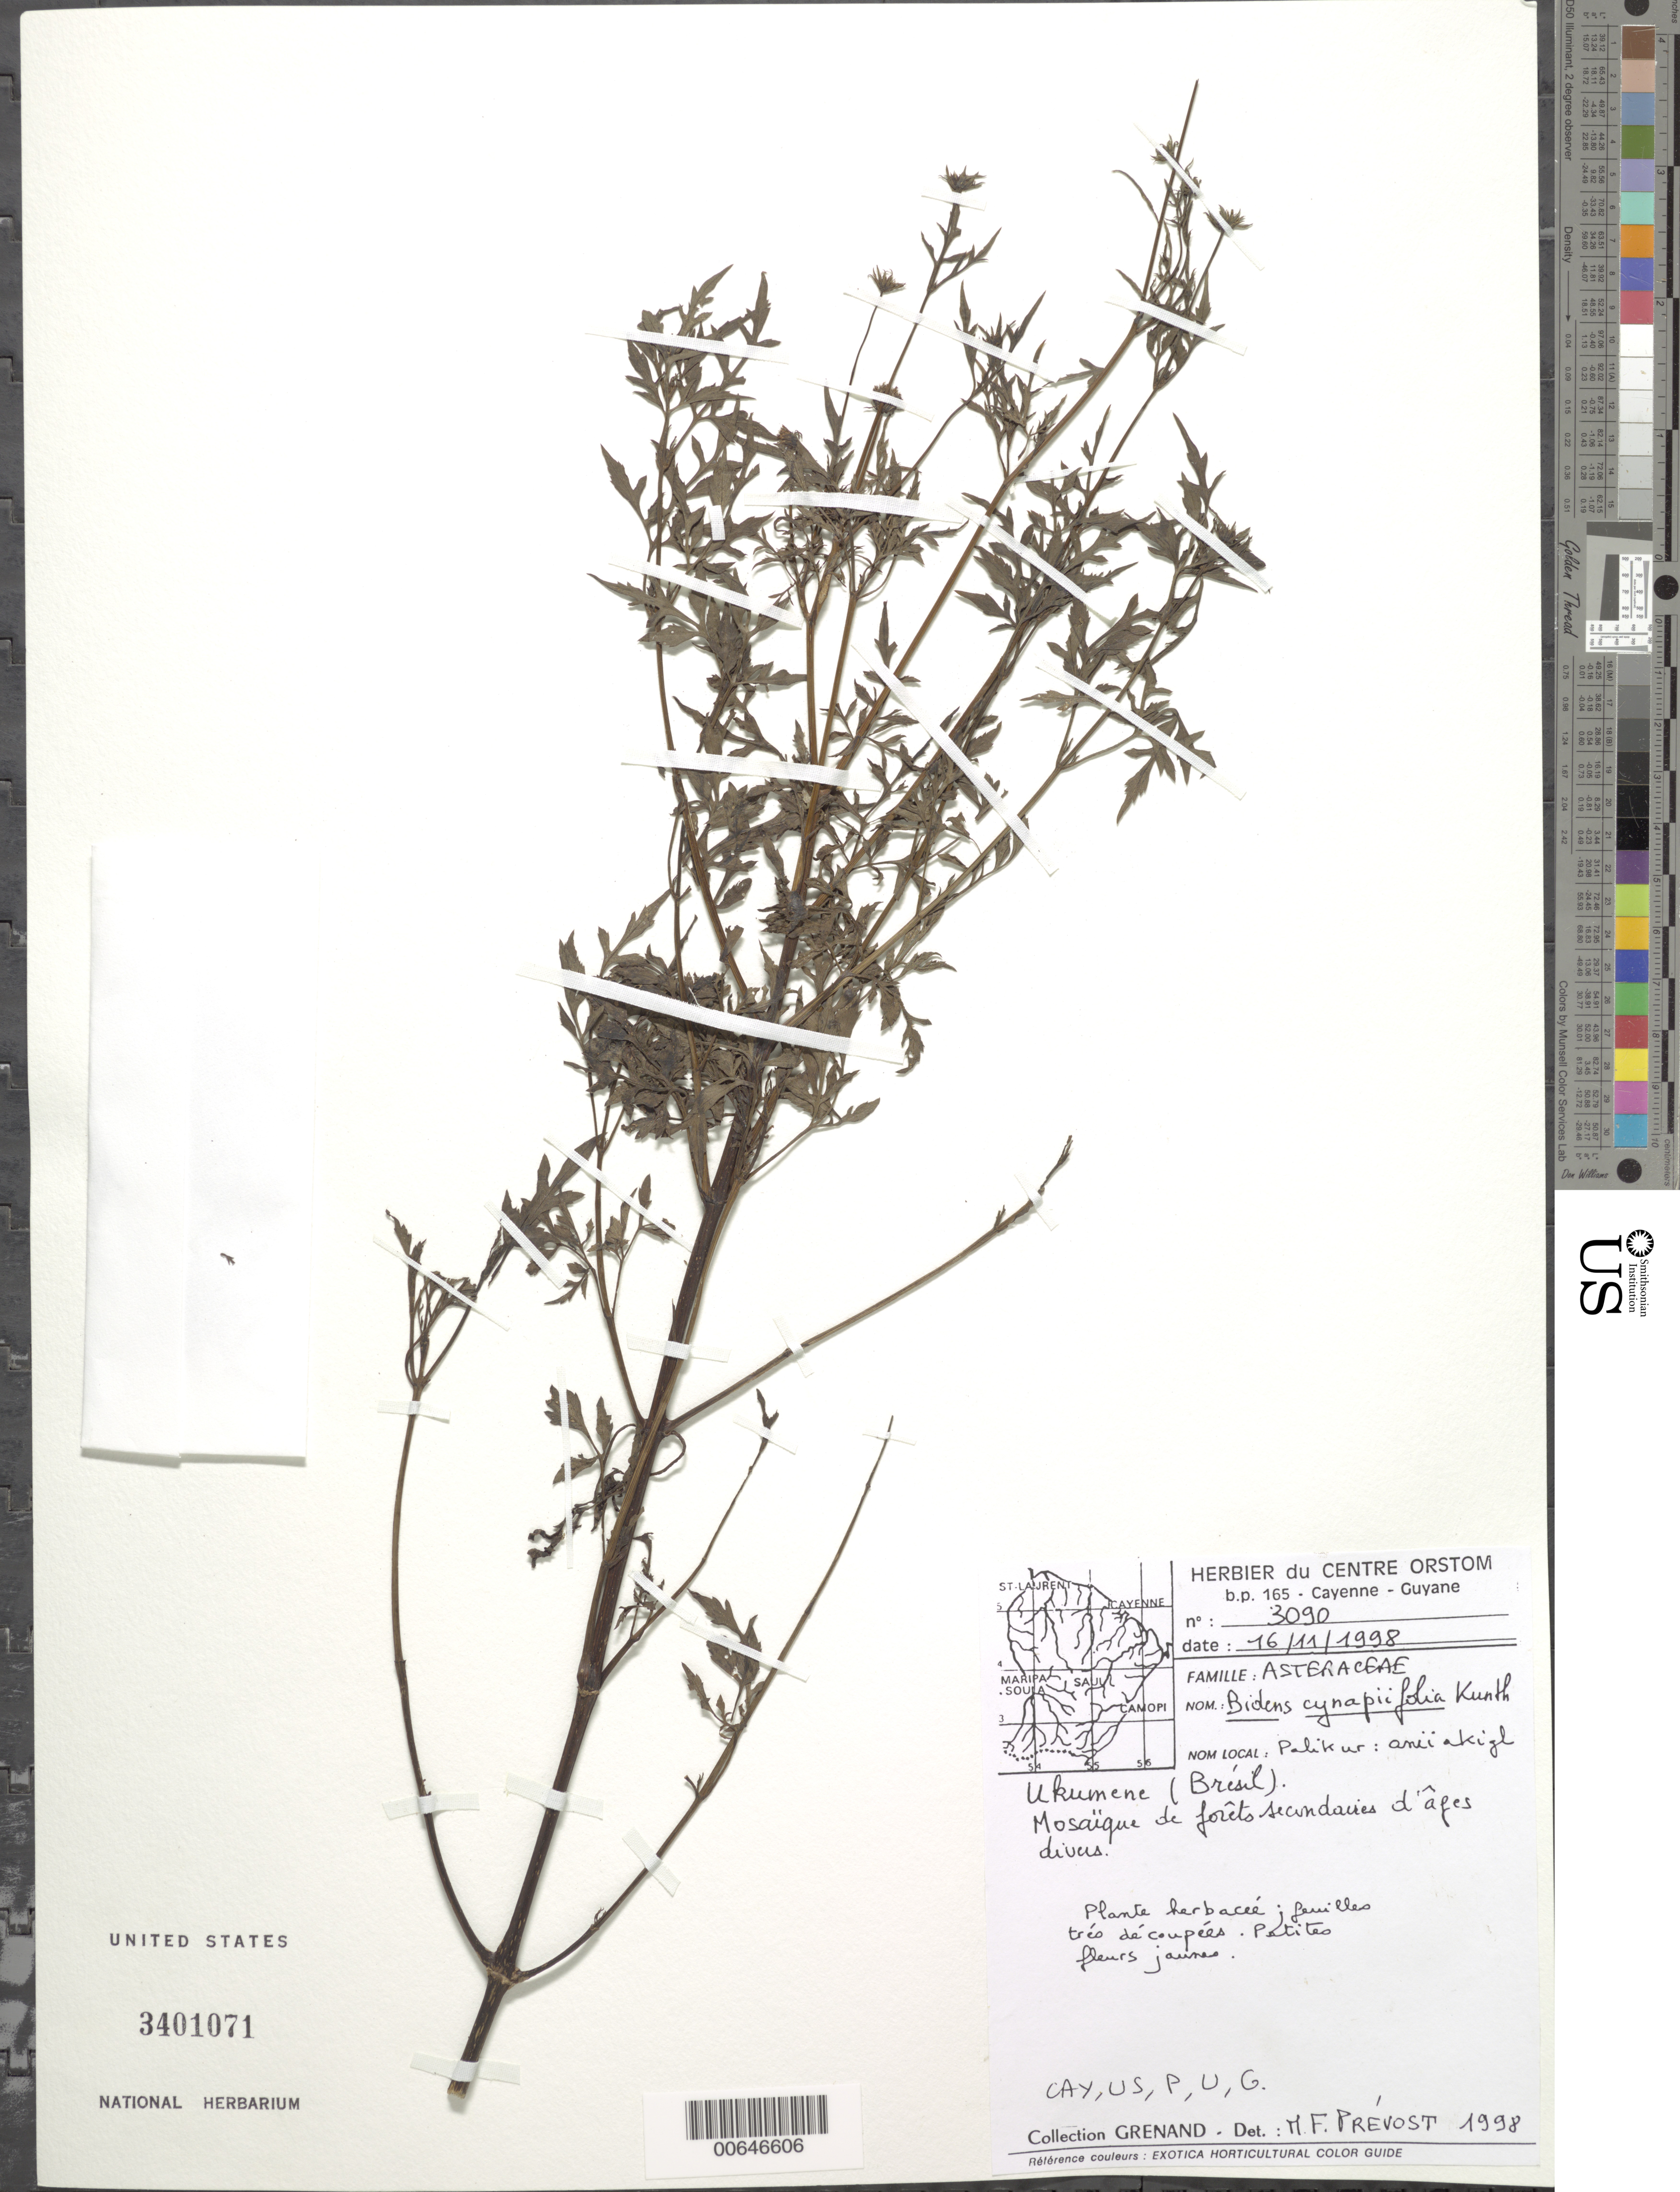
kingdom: Plantae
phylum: Tracheophyta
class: Magnoliopsida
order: Asterales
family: Asteraceae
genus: Bidens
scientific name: Bidens cynapiifolia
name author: Kunth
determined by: Prévost, M.-F.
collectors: P. Grenand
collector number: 3090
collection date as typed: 16-Nov-98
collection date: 1998-11-16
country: French Guiana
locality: Ukumene (Brésil)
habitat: Mosaïque de forêts secondaires d'âges divers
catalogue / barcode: US 3401071